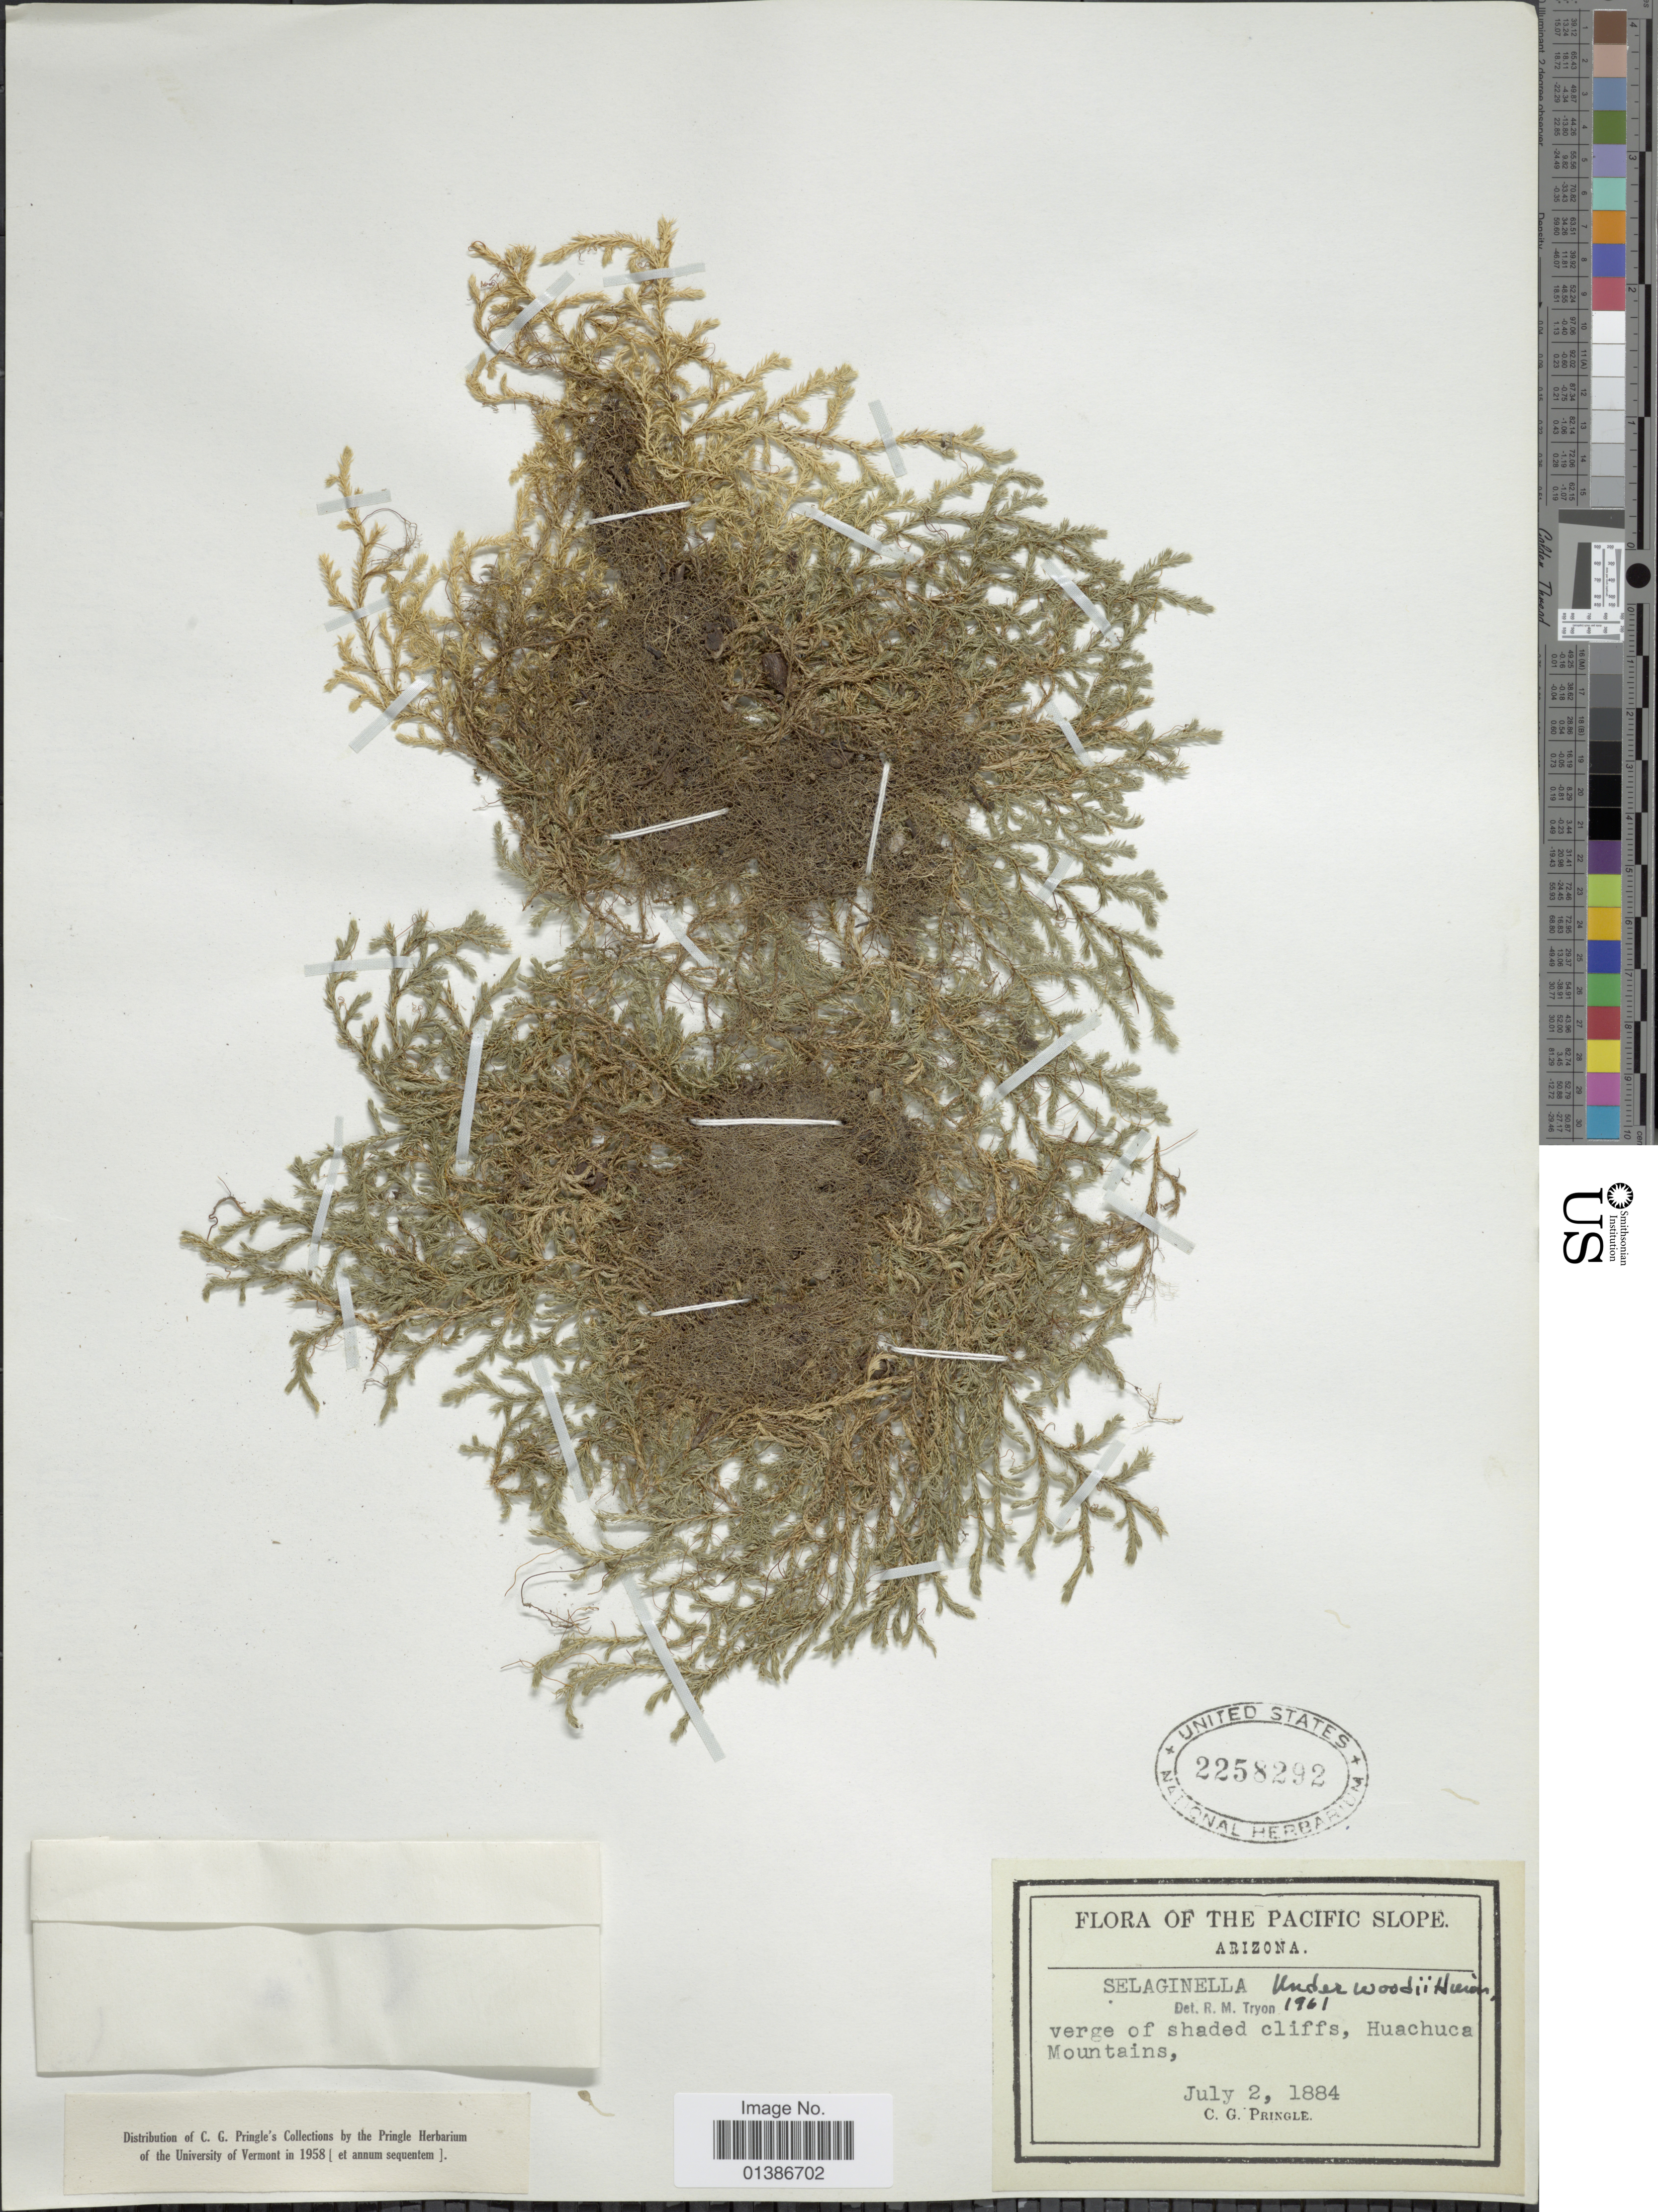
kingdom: Plantae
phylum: Tracheophyta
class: Lycopodiopsida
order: Selaginellales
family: Selaginellaceae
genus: Selaginella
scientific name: Selaginella underwoodii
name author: Hieron.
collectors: C. G. Pringle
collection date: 1884-07-02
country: United States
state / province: Arizona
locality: Pacific Slope. Verge of shaded cliffs, Huachuca Mountains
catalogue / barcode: US 2258292